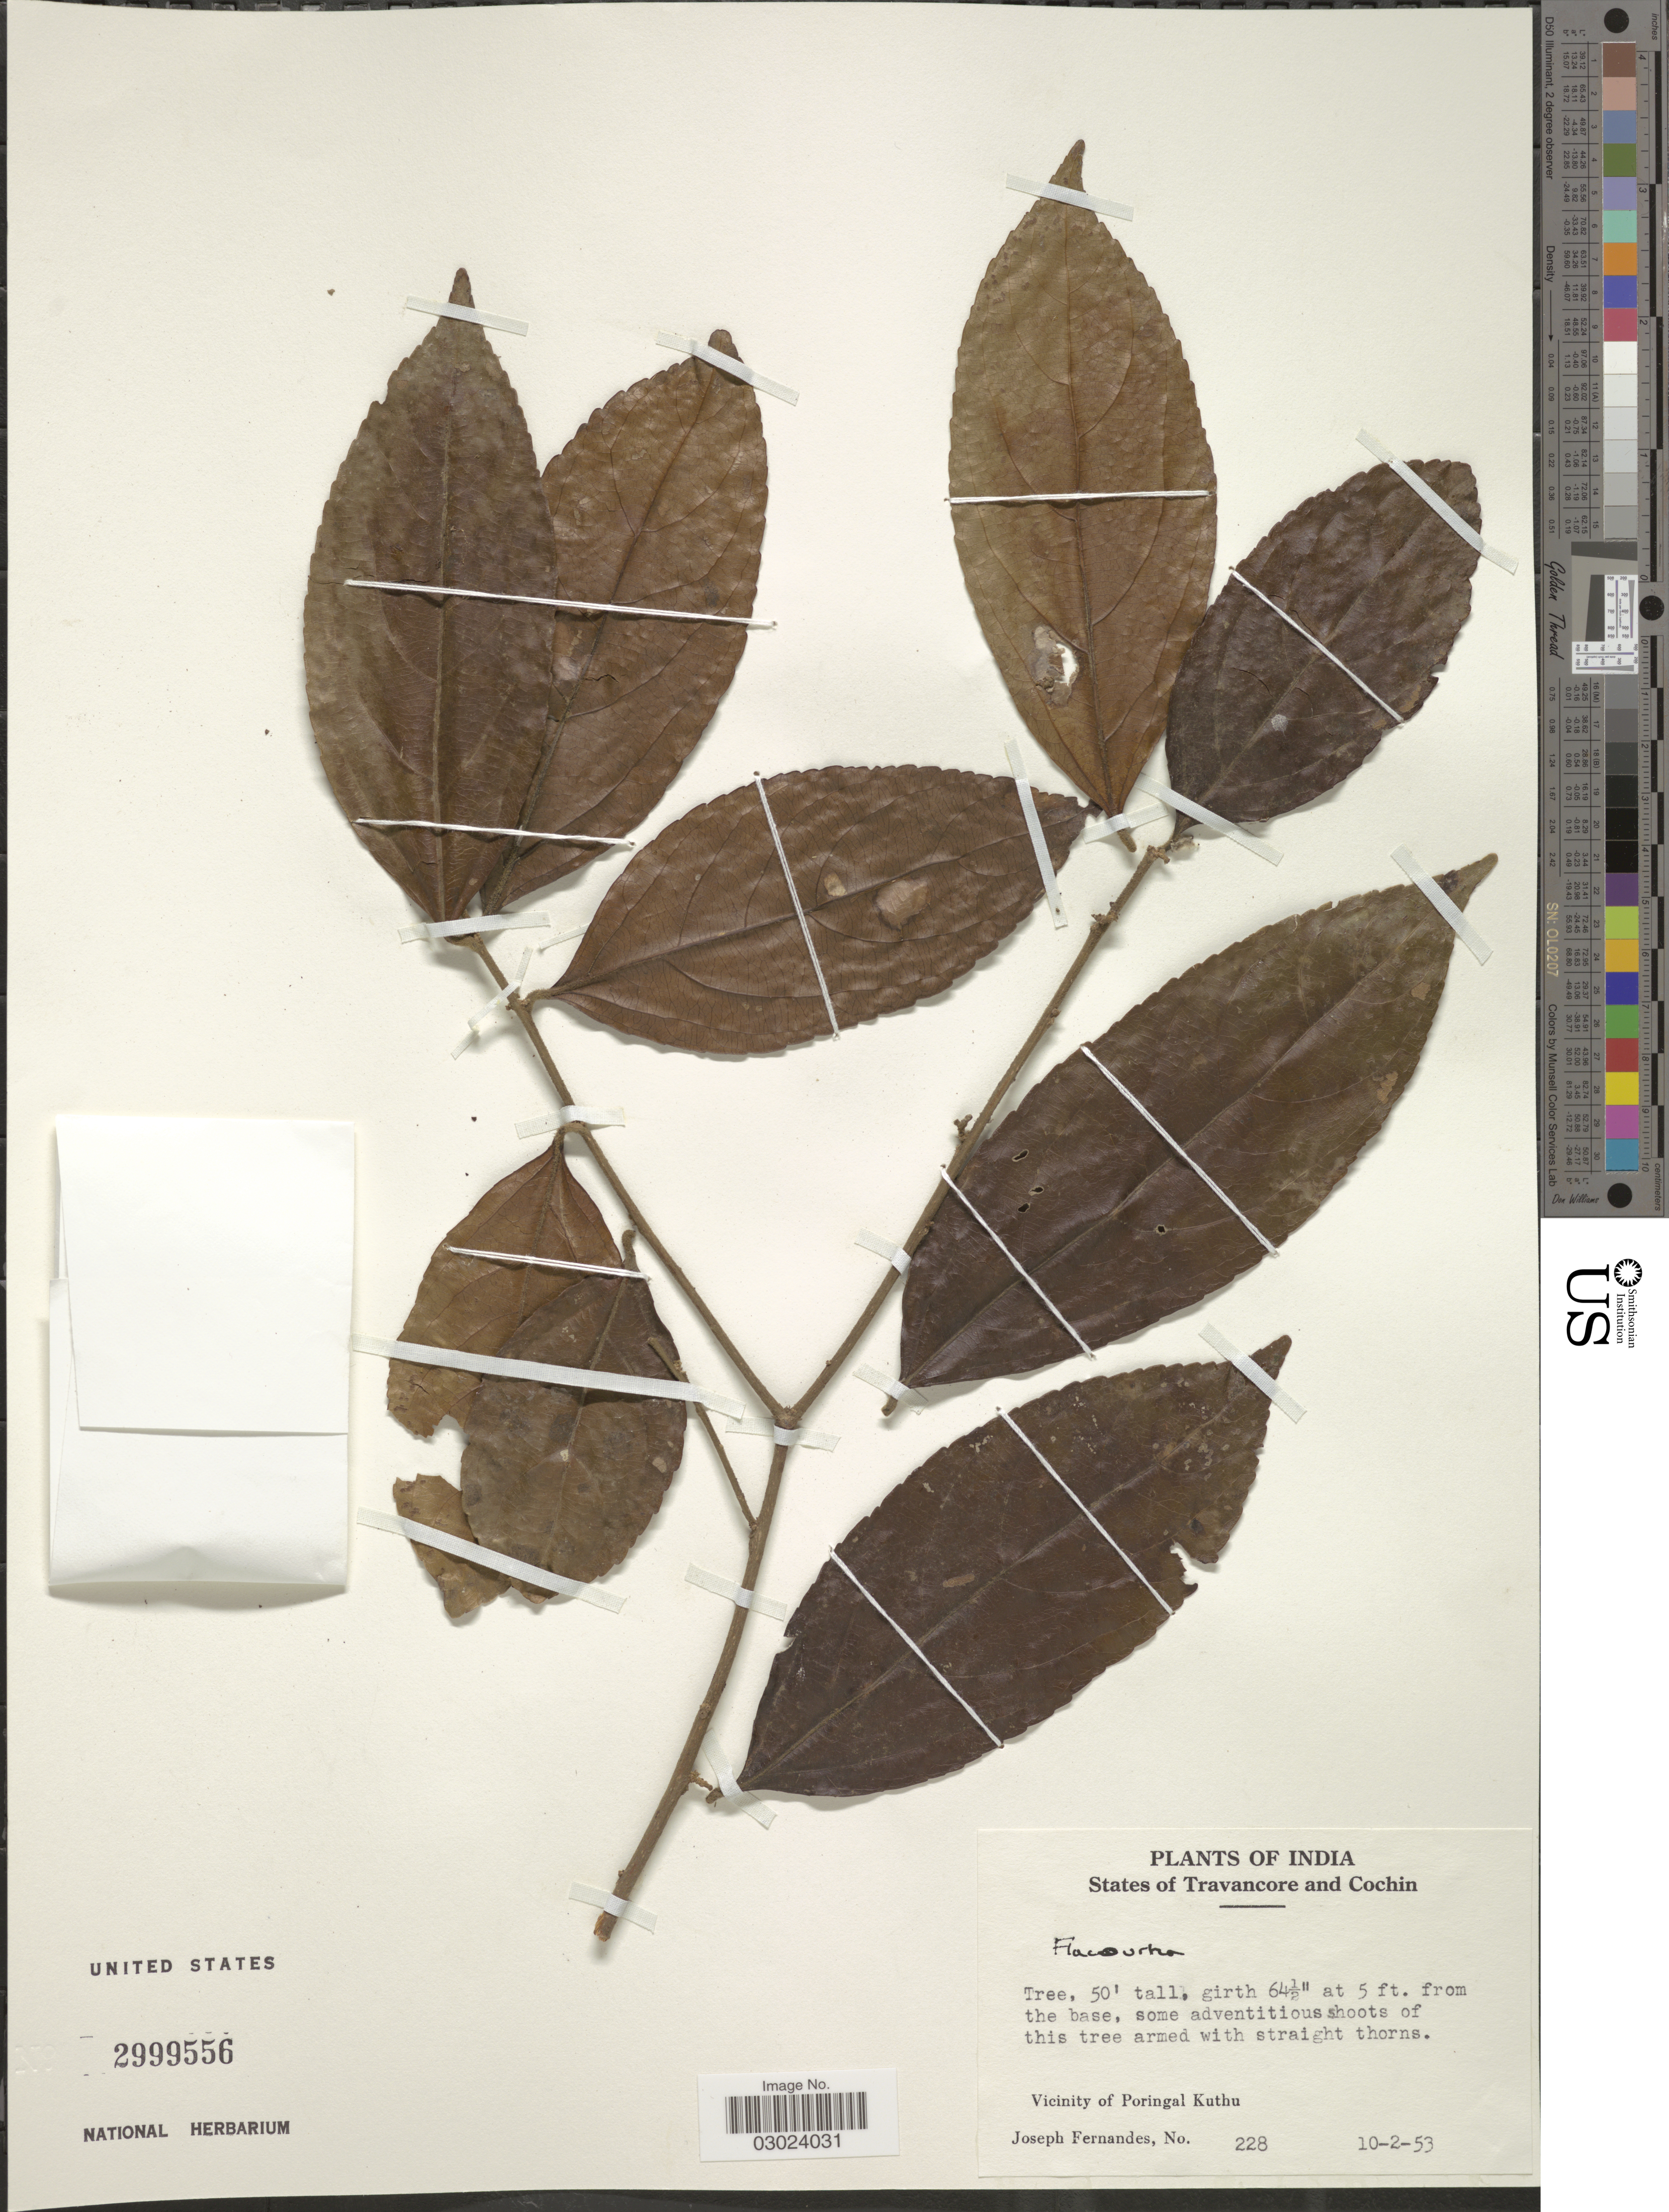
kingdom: Plantae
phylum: Tracheophyta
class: Magnoliopsida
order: Malpighiales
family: Salicaceae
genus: Flacourtia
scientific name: Flacourtia sp.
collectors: J. Fernandes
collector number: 228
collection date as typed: Transcribed d/m/y: 10/2/53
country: India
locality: State of Travancore and Cochin. Vicinity of Poringal Kuthu.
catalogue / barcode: US 2999556